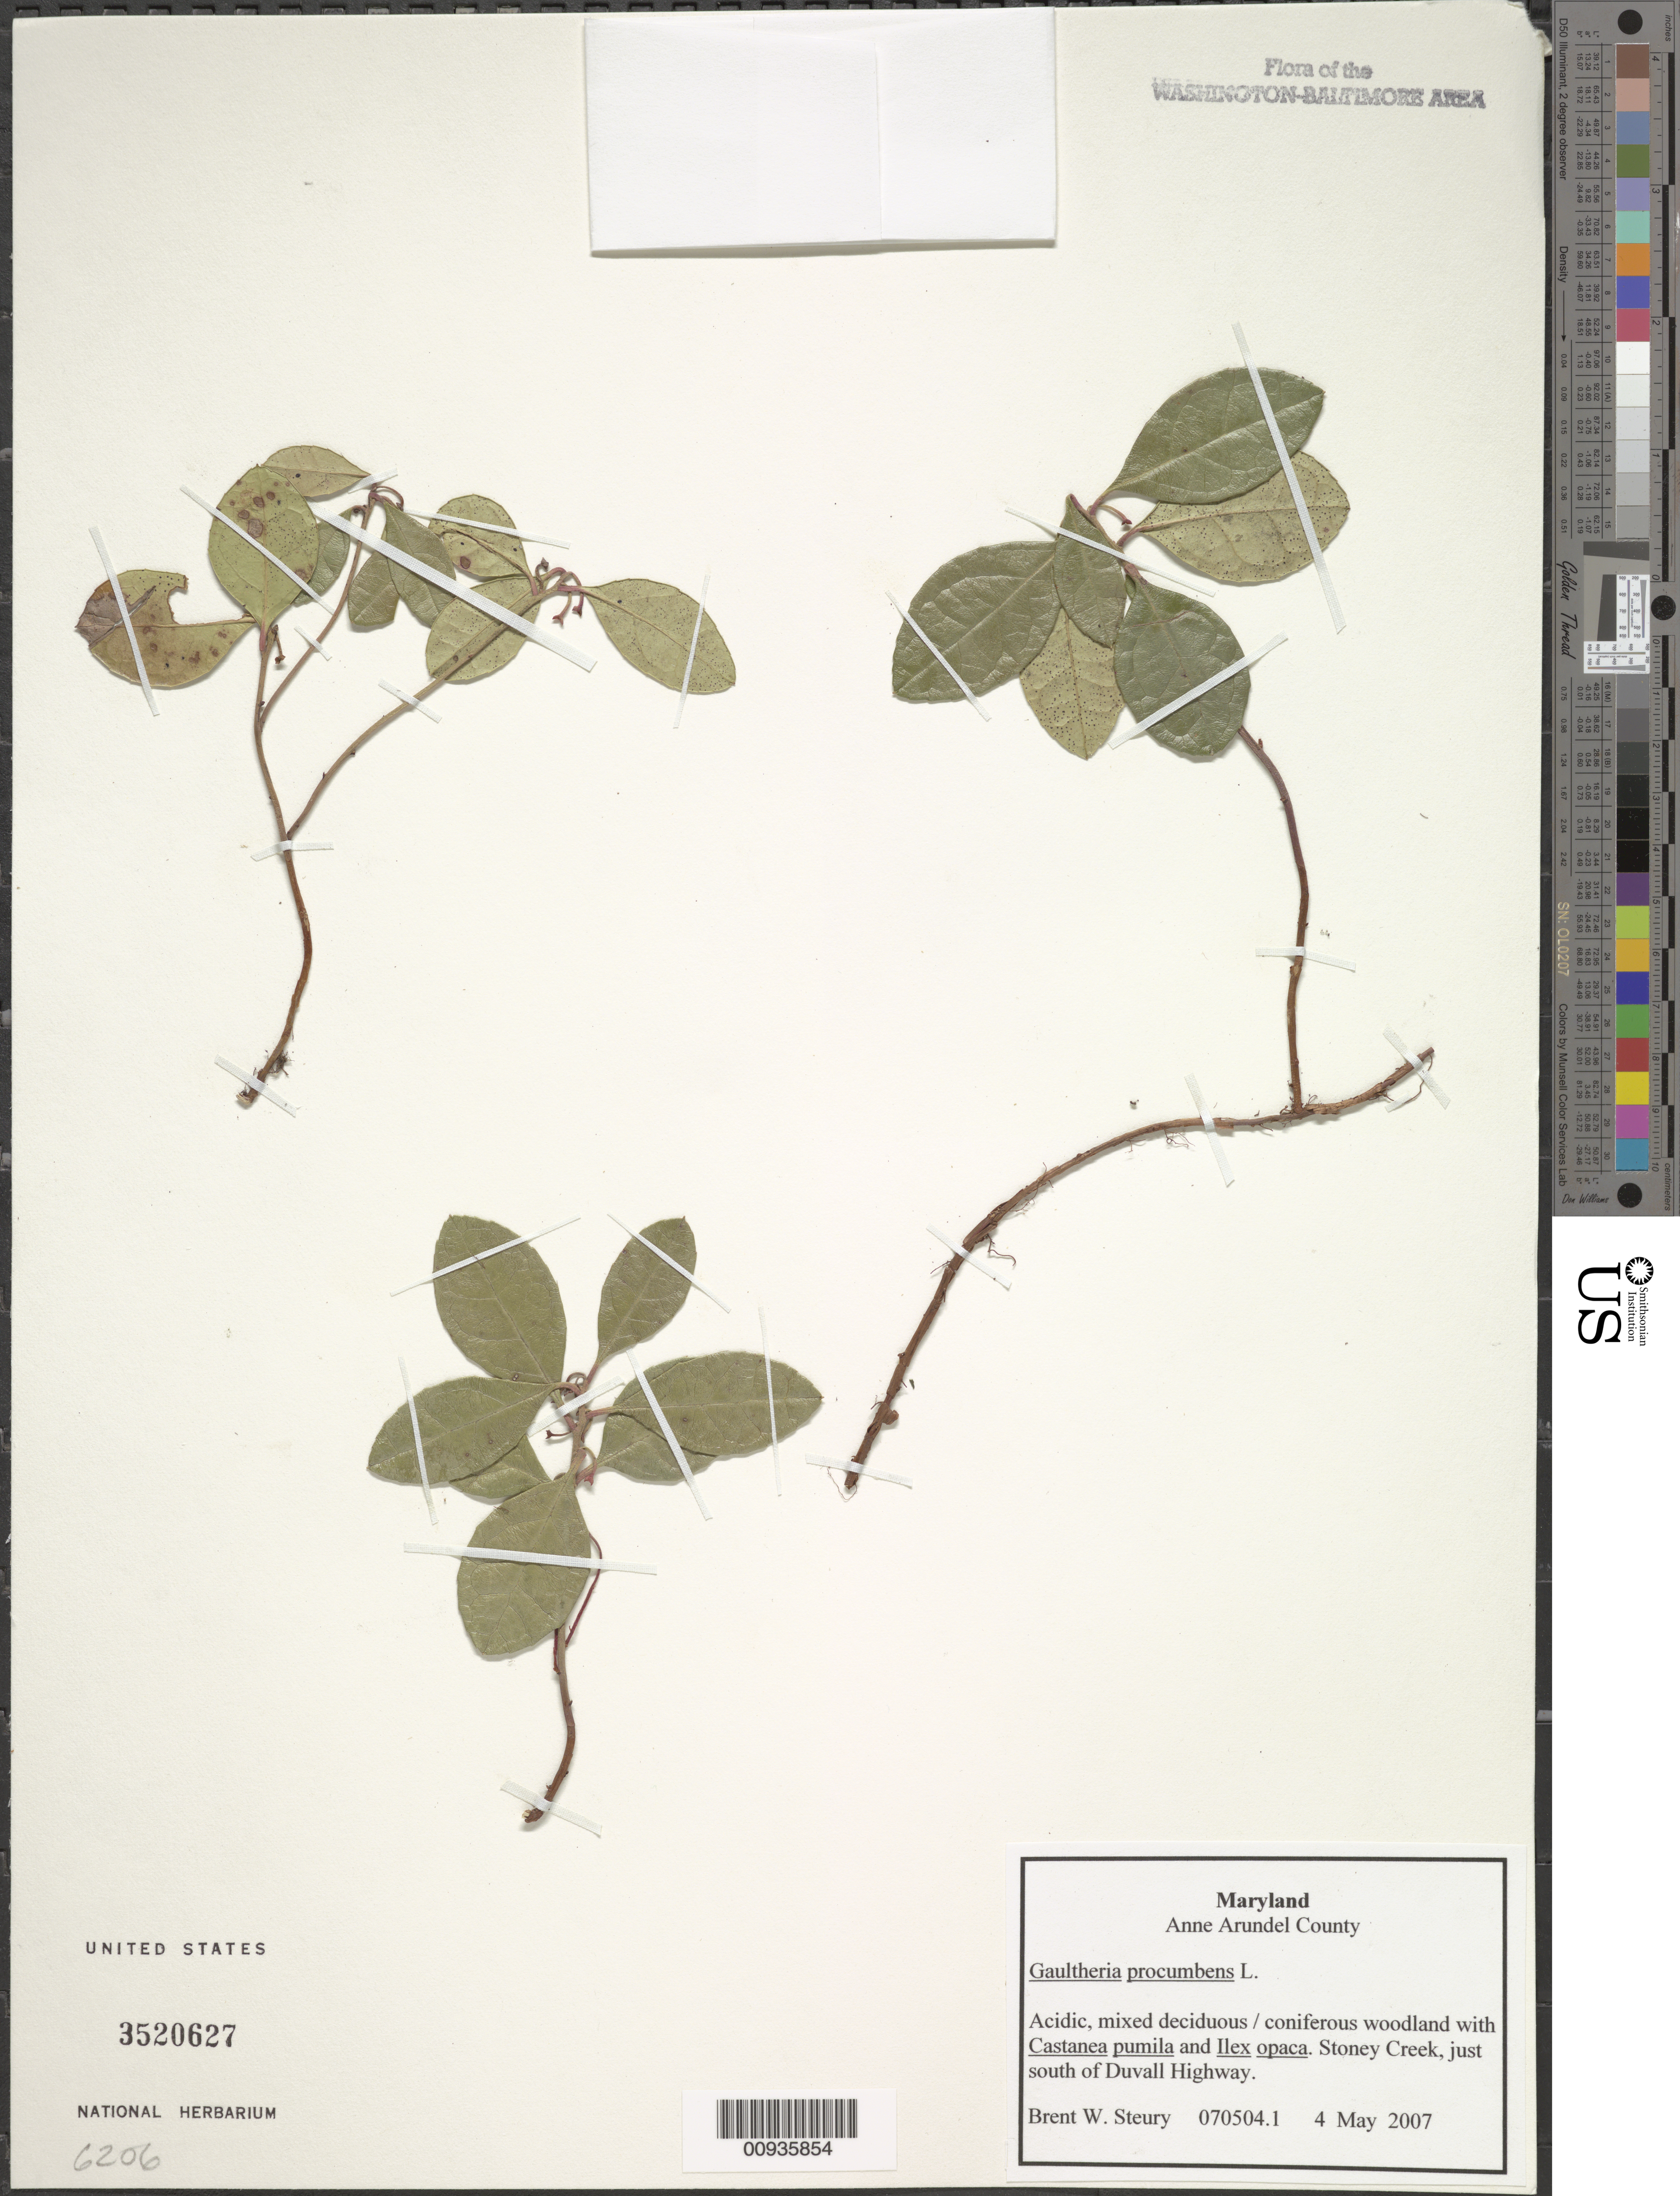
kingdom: Plantae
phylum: Tracheophyta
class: Magnoliopsida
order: Ericales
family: Ericaceae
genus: Gaultheria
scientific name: Gaultheria procumbens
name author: L.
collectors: B. Steury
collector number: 070504.1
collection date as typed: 4 May 2007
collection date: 2007-05-04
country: United States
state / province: Maryland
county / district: Anne Arundel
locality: Stoney Creek, just south of Duvall Highway.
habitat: Acidic, mixed deciduous / coniferous woodland.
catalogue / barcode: US 3520627